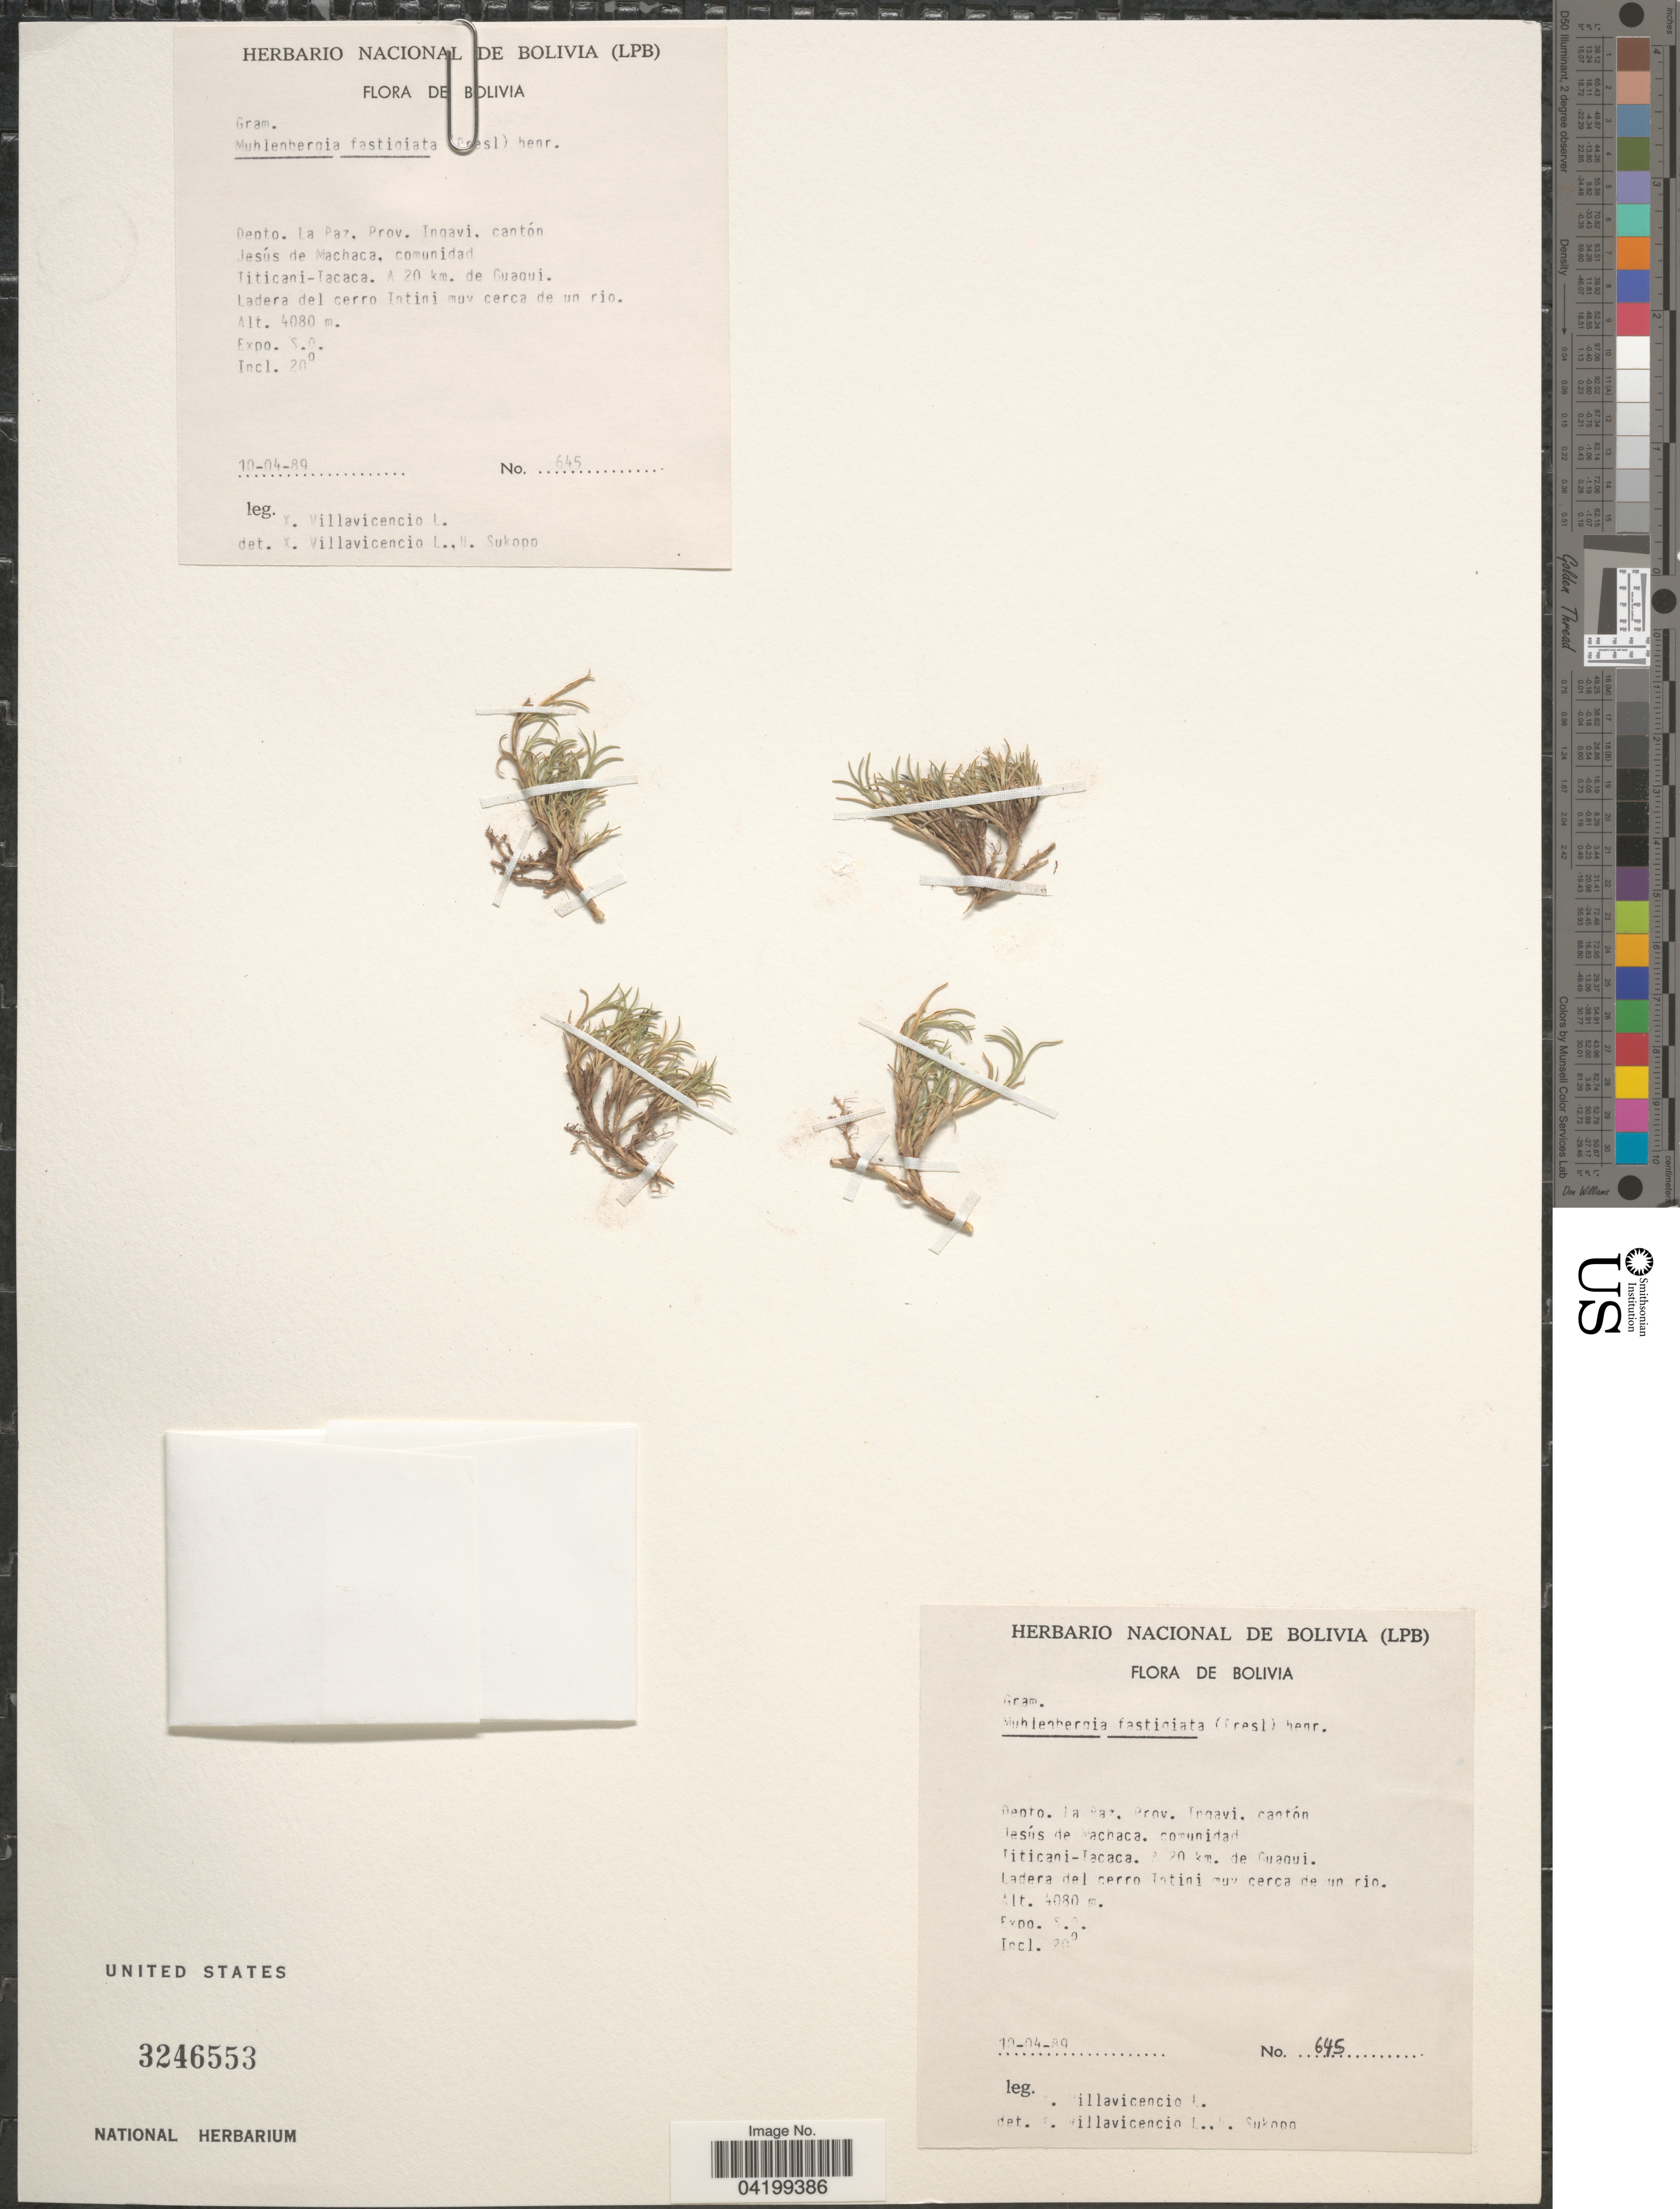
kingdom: Plantae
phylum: Tracheophyta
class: Liliopsida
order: Poales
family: Poaceae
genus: Muhlenbergia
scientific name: Muhlenbergia fastigiata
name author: (J. Presl) Henr.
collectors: X. Villavicencio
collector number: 645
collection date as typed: Transcribed d/m/y: 10/4/89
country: Bolivia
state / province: La Paz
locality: Depto. La Paz, Prov. Ingavi, cantón Jesús de Machaca, comunidad Titicani-Tacaca. A 20 km. de Guaqui. Expo. S.O.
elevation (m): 4080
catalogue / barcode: US 3246553